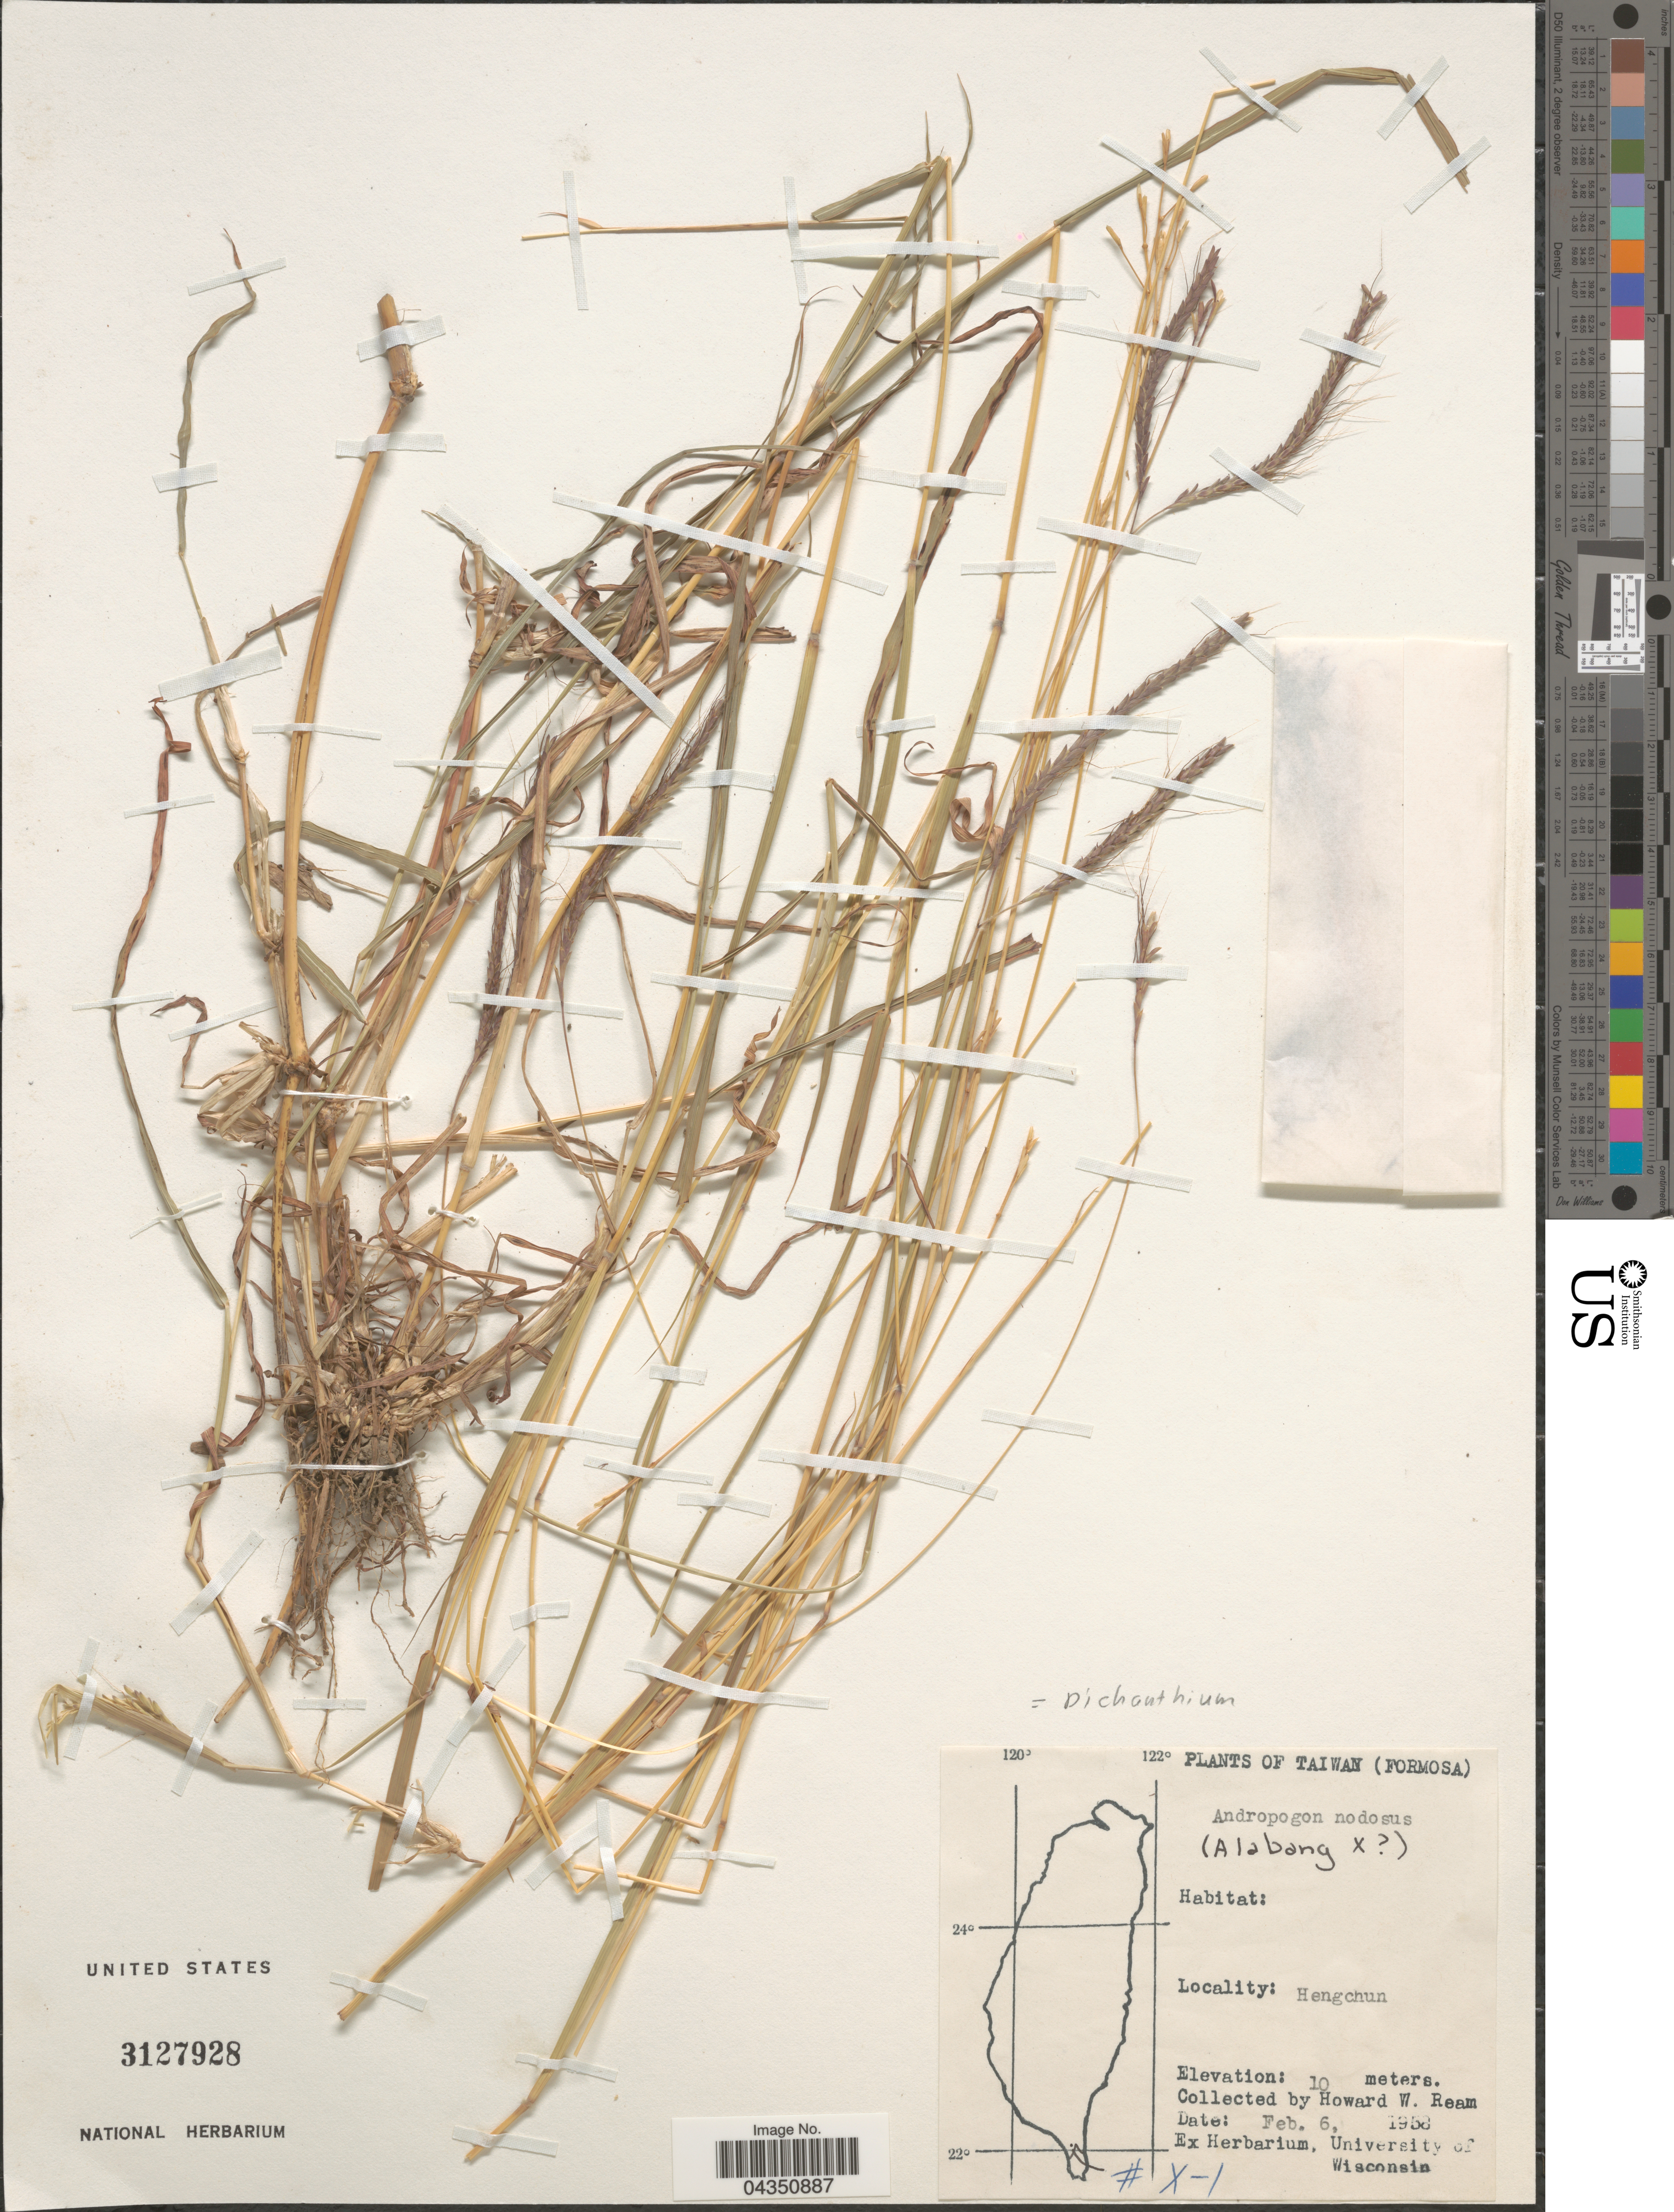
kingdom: Plantae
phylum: Tracheophyta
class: Liliopsida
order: Poales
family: Poaceae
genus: Dichanthium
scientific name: Dichanthium sp.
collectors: H. Ream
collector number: X-1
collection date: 1958-02-06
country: Taiwan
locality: (Formosa). Hengchun.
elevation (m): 10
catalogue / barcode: US 3127928